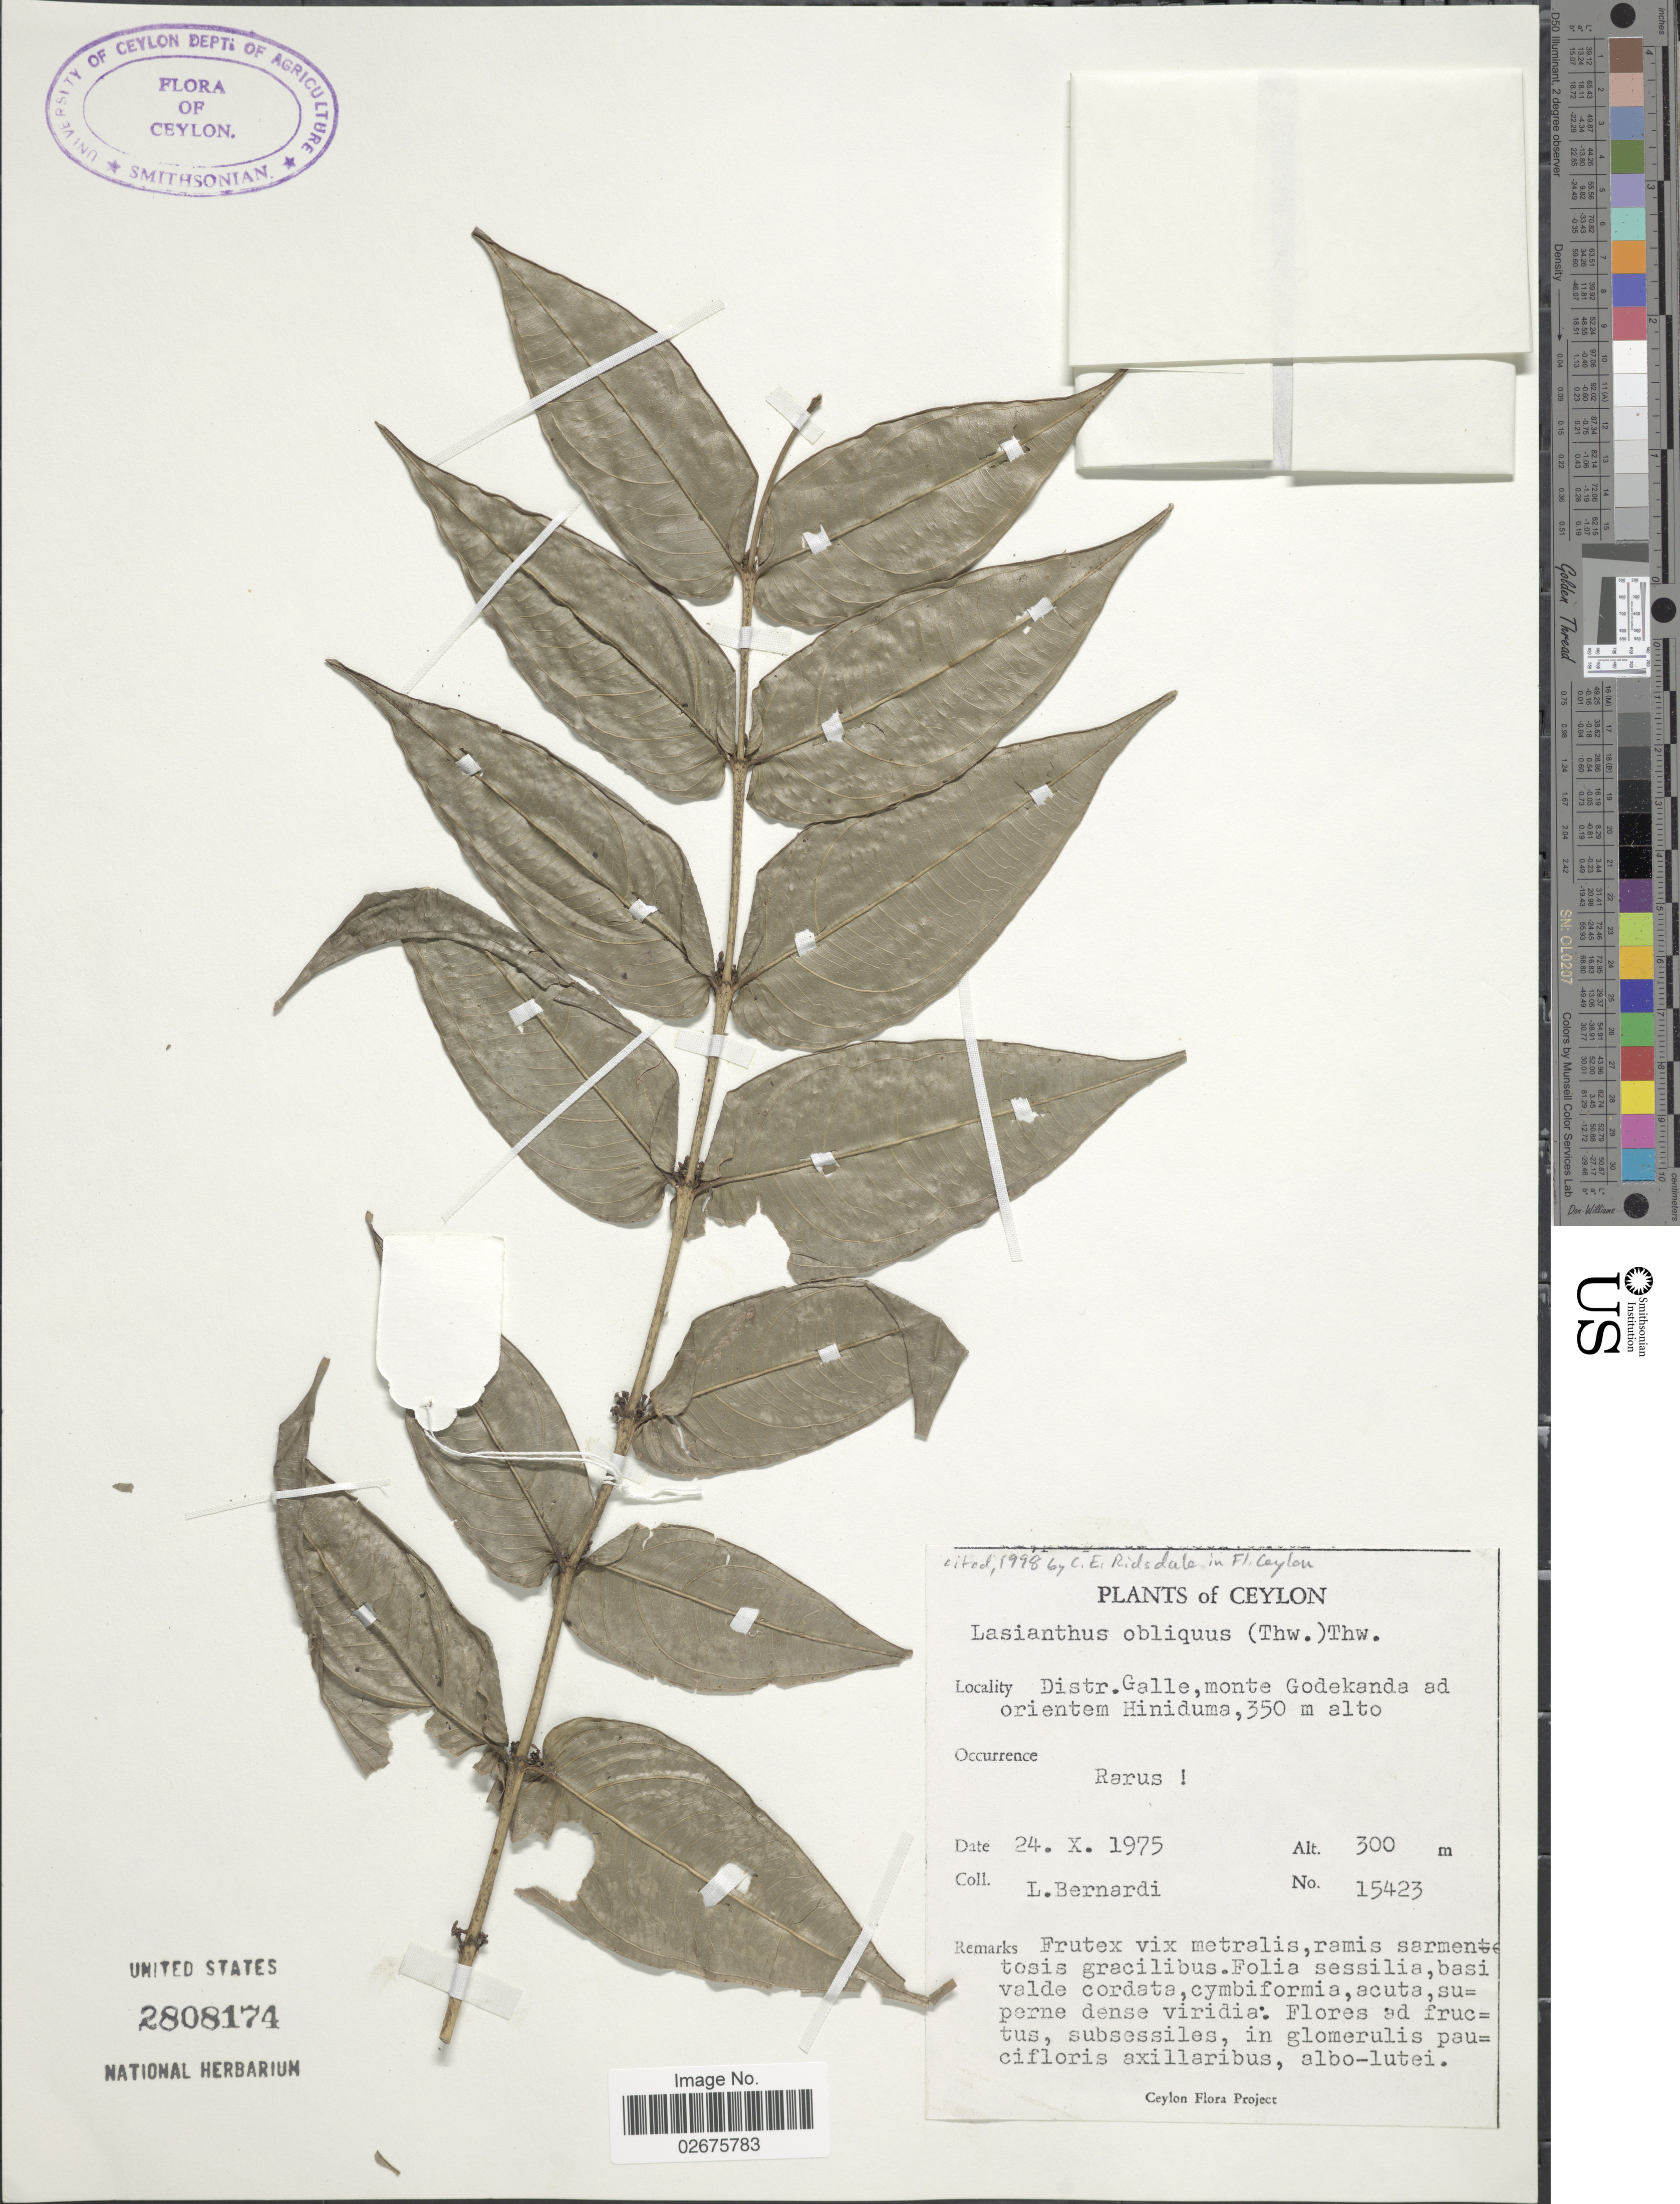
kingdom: Plantae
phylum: Tracheophyta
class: Magnoliopsida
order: Gentianales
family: Rubiaceae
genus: Lasianthus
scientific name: Lasianthus obliquus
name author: Thwaites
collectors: L. Bernardi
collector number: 15423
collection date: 1975-10-24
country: Sri Lanka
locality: Ceylon, Distr. Galle, monte Godekanda ad orientem Hiniduma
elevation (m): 300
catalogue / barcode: US 2808174